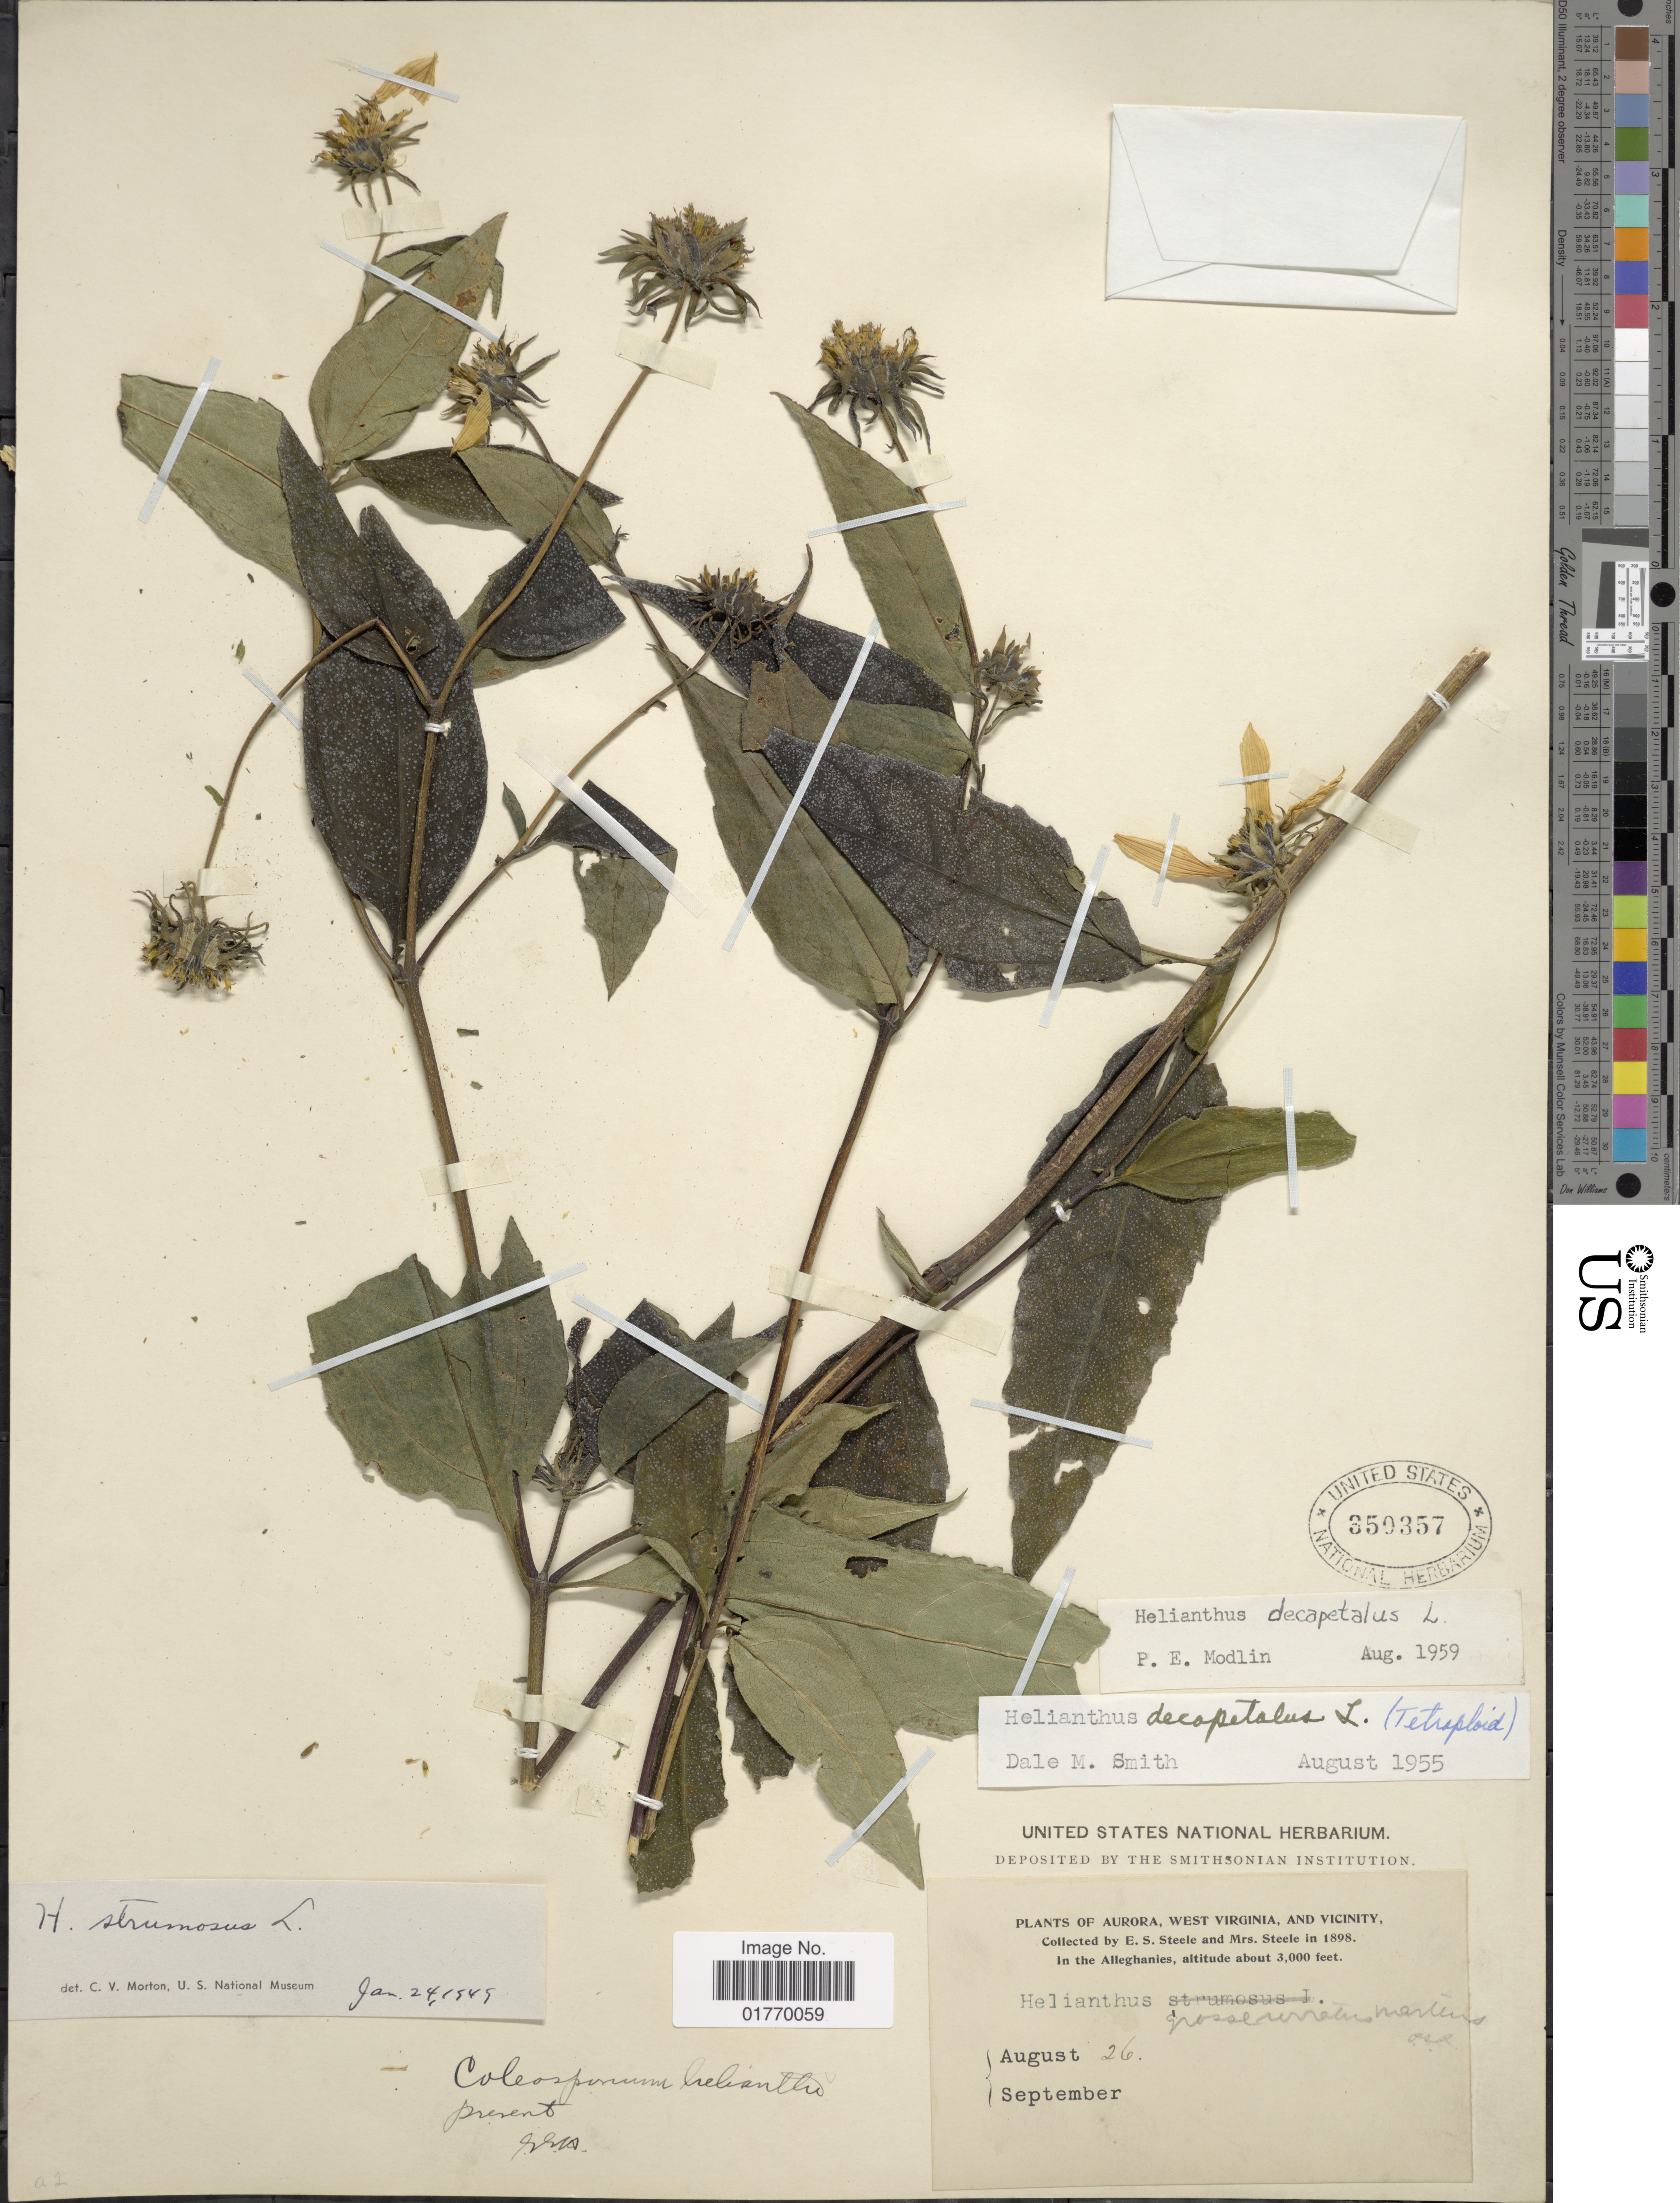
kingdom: Plantae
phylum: Tracheophyta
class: Magnoliopsida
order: Asterales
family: Asteraceae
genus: Helianthus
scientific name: Helianthus decapetalus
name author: L.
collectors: E. Steele & Mrs. E. S. Steele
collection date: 1949-08-26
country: United States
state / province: West Virginia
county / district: Preston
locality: Aurora, West Virginia, And Vicinity, In the Alleghenies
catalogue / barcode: US 350357